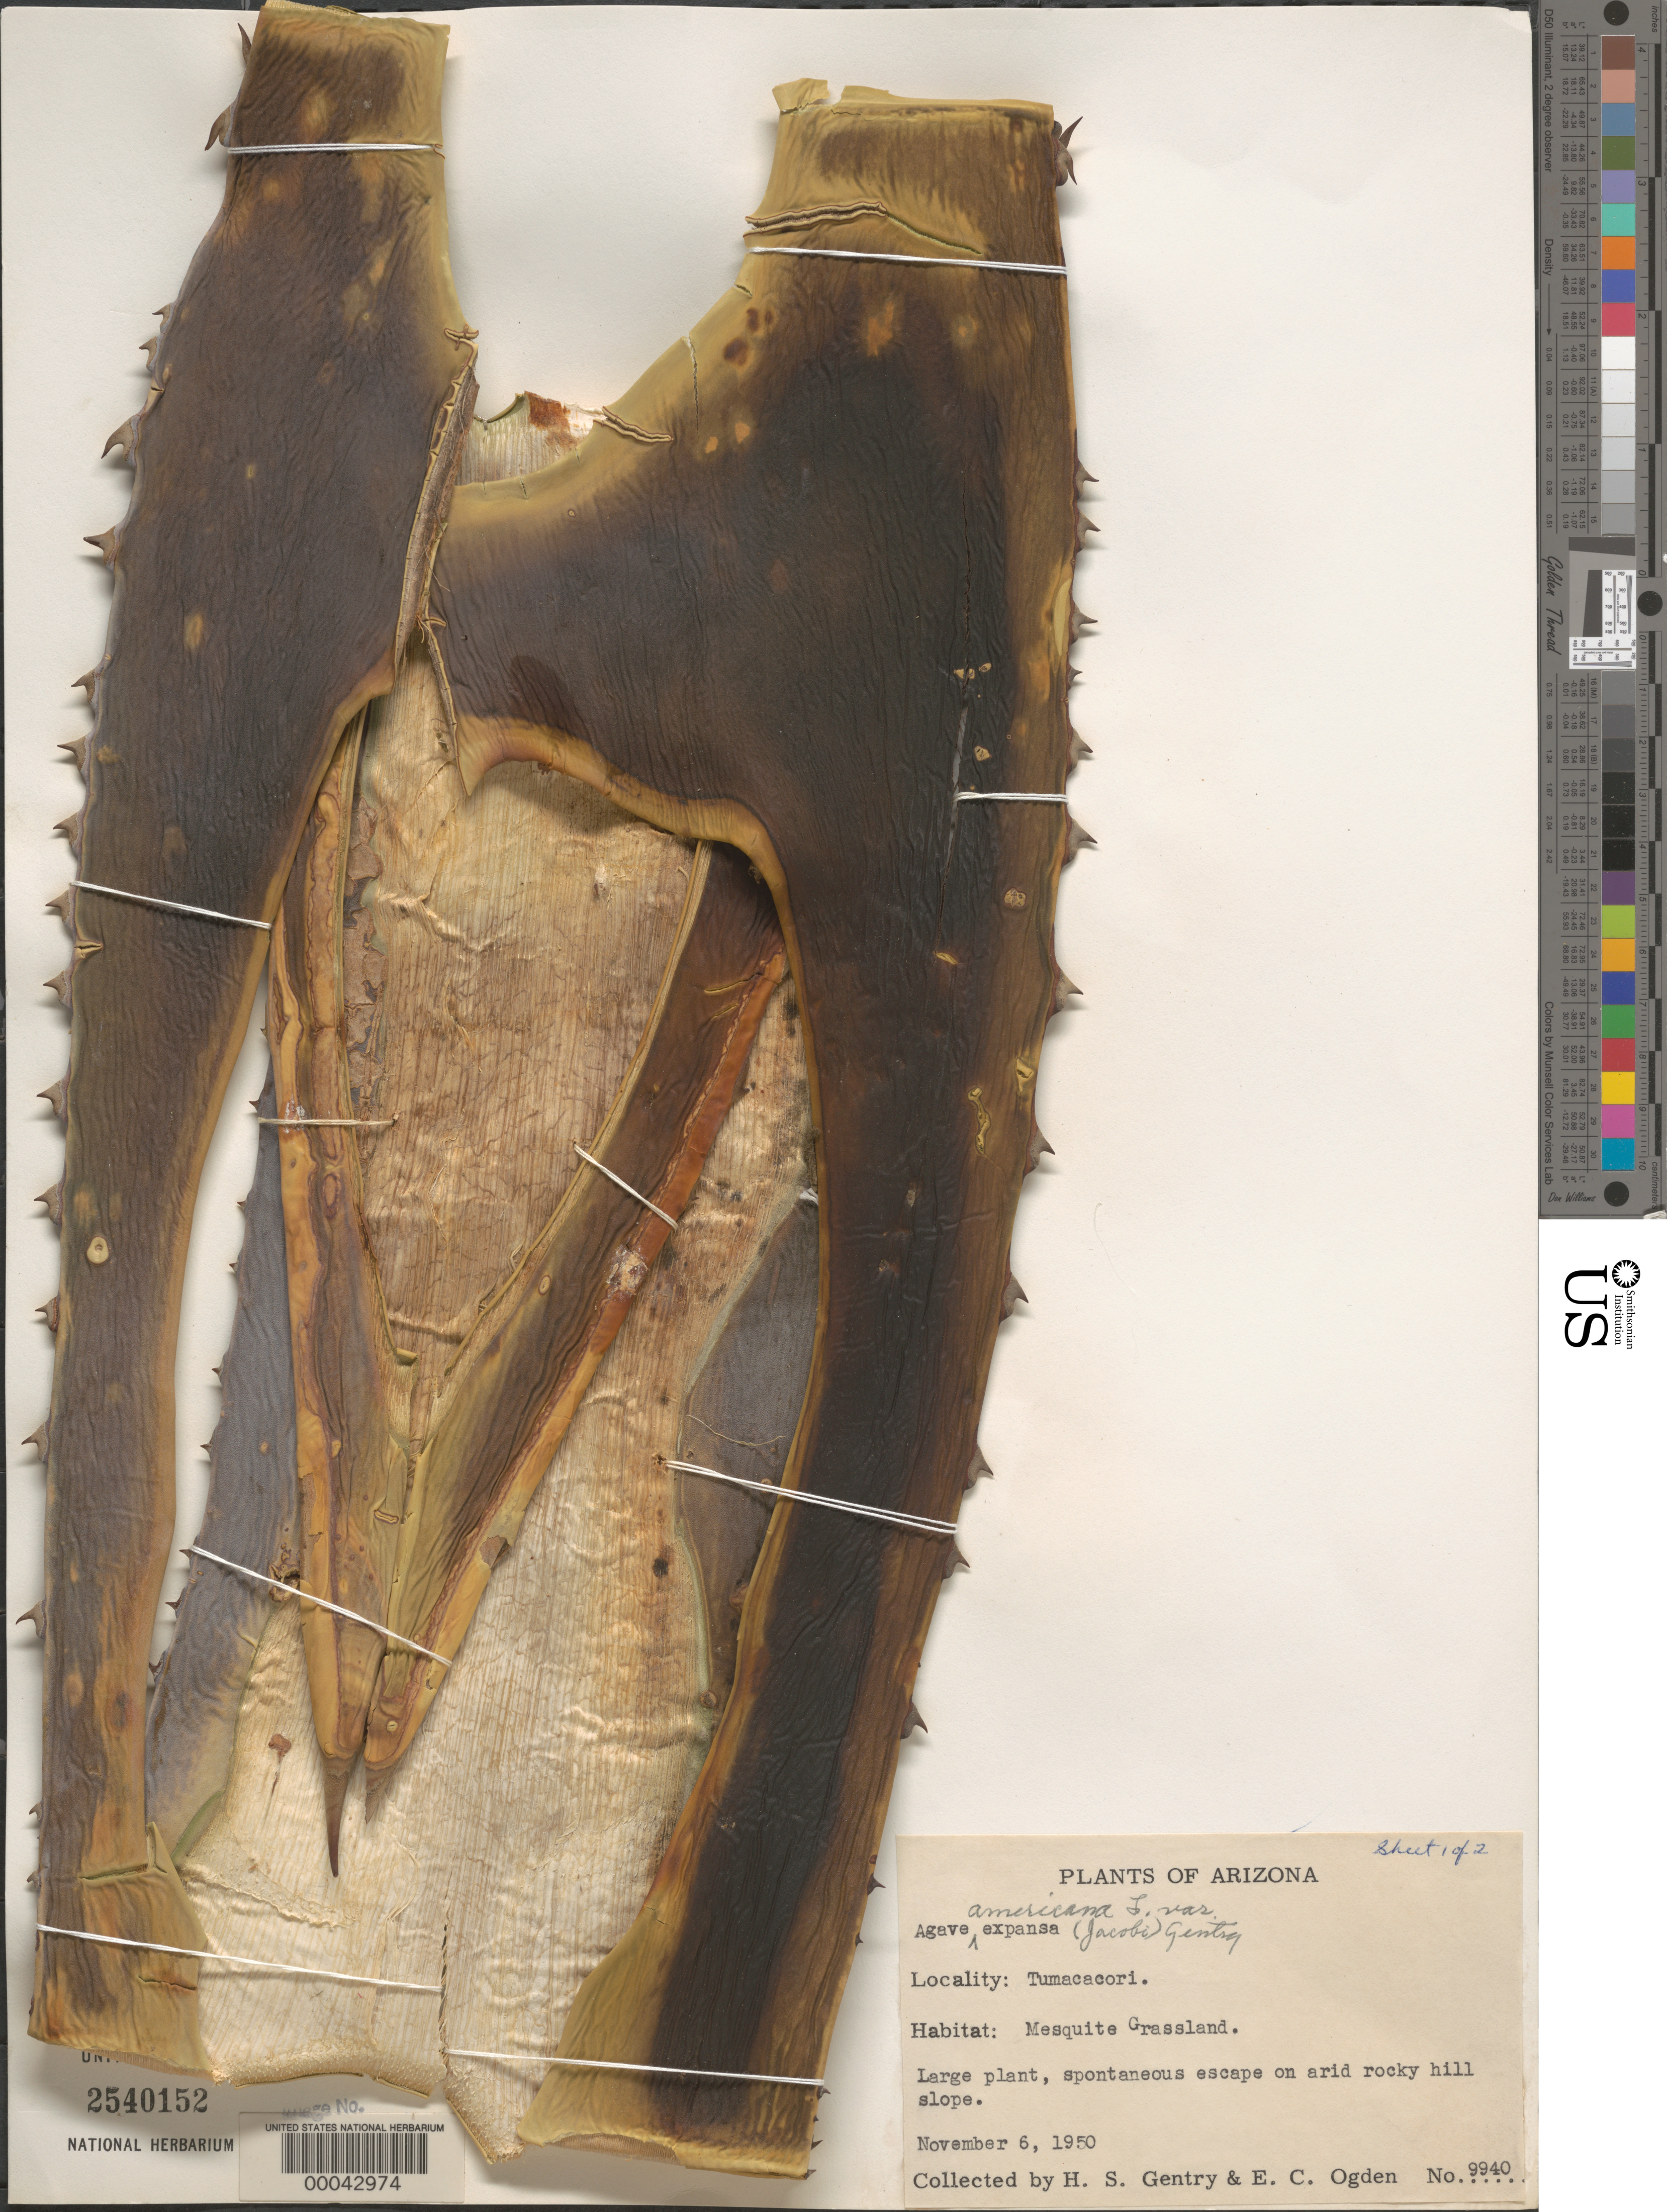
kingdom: Plantae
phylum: Tracheophyta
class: Liliopsida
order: Asparagales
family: Asparagaceae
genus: Agave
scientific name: Agave americana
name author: L.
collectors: H. S. Gentry & E. Ogden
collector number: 9940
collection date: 1950-11-06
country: United States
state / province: Arizona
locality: Tumacacori. Mesquite Grassland.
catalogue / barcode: US 2540152